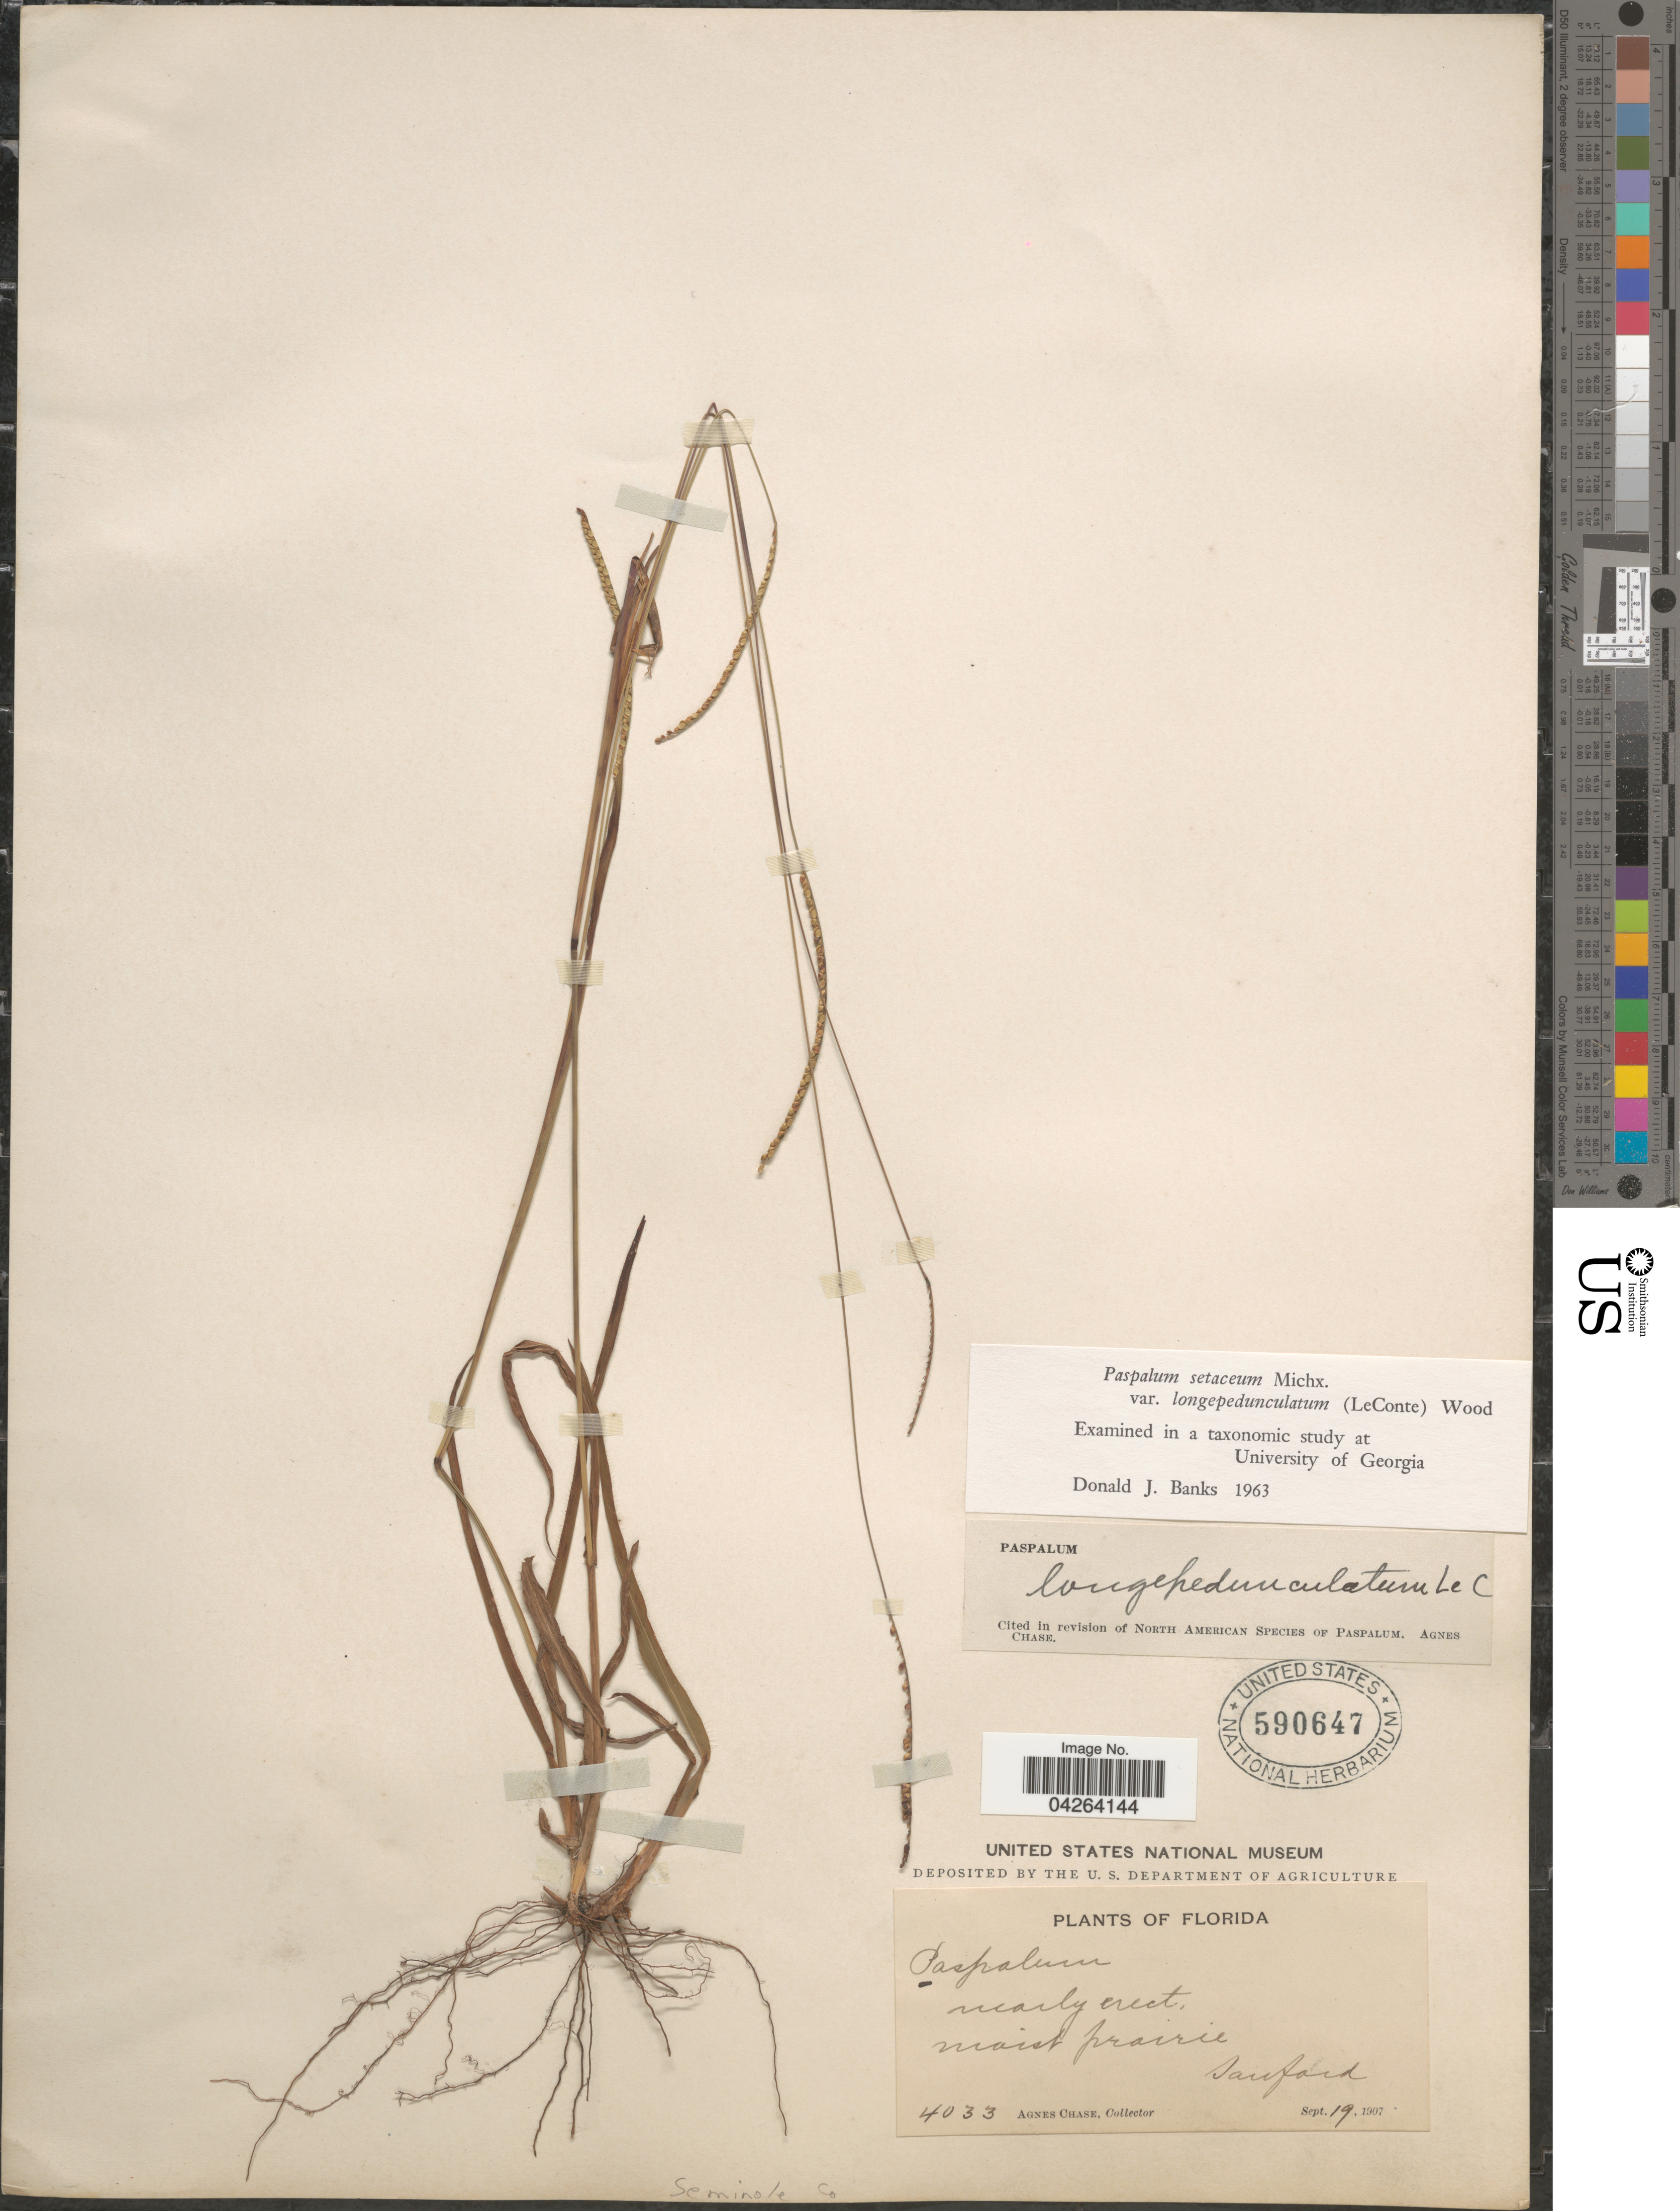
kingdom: Plantae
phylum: Tracheophyta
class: Liliopsida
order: Poales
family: Poaceae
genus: Paspalum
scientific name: Paspalum setaceum var. longipedunculatum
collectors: A. Chase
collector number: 4033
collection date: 1907-09-19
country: United States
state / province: Florida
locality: Moist prairie. Sanford. Seminole Co.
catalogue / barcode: US 590647